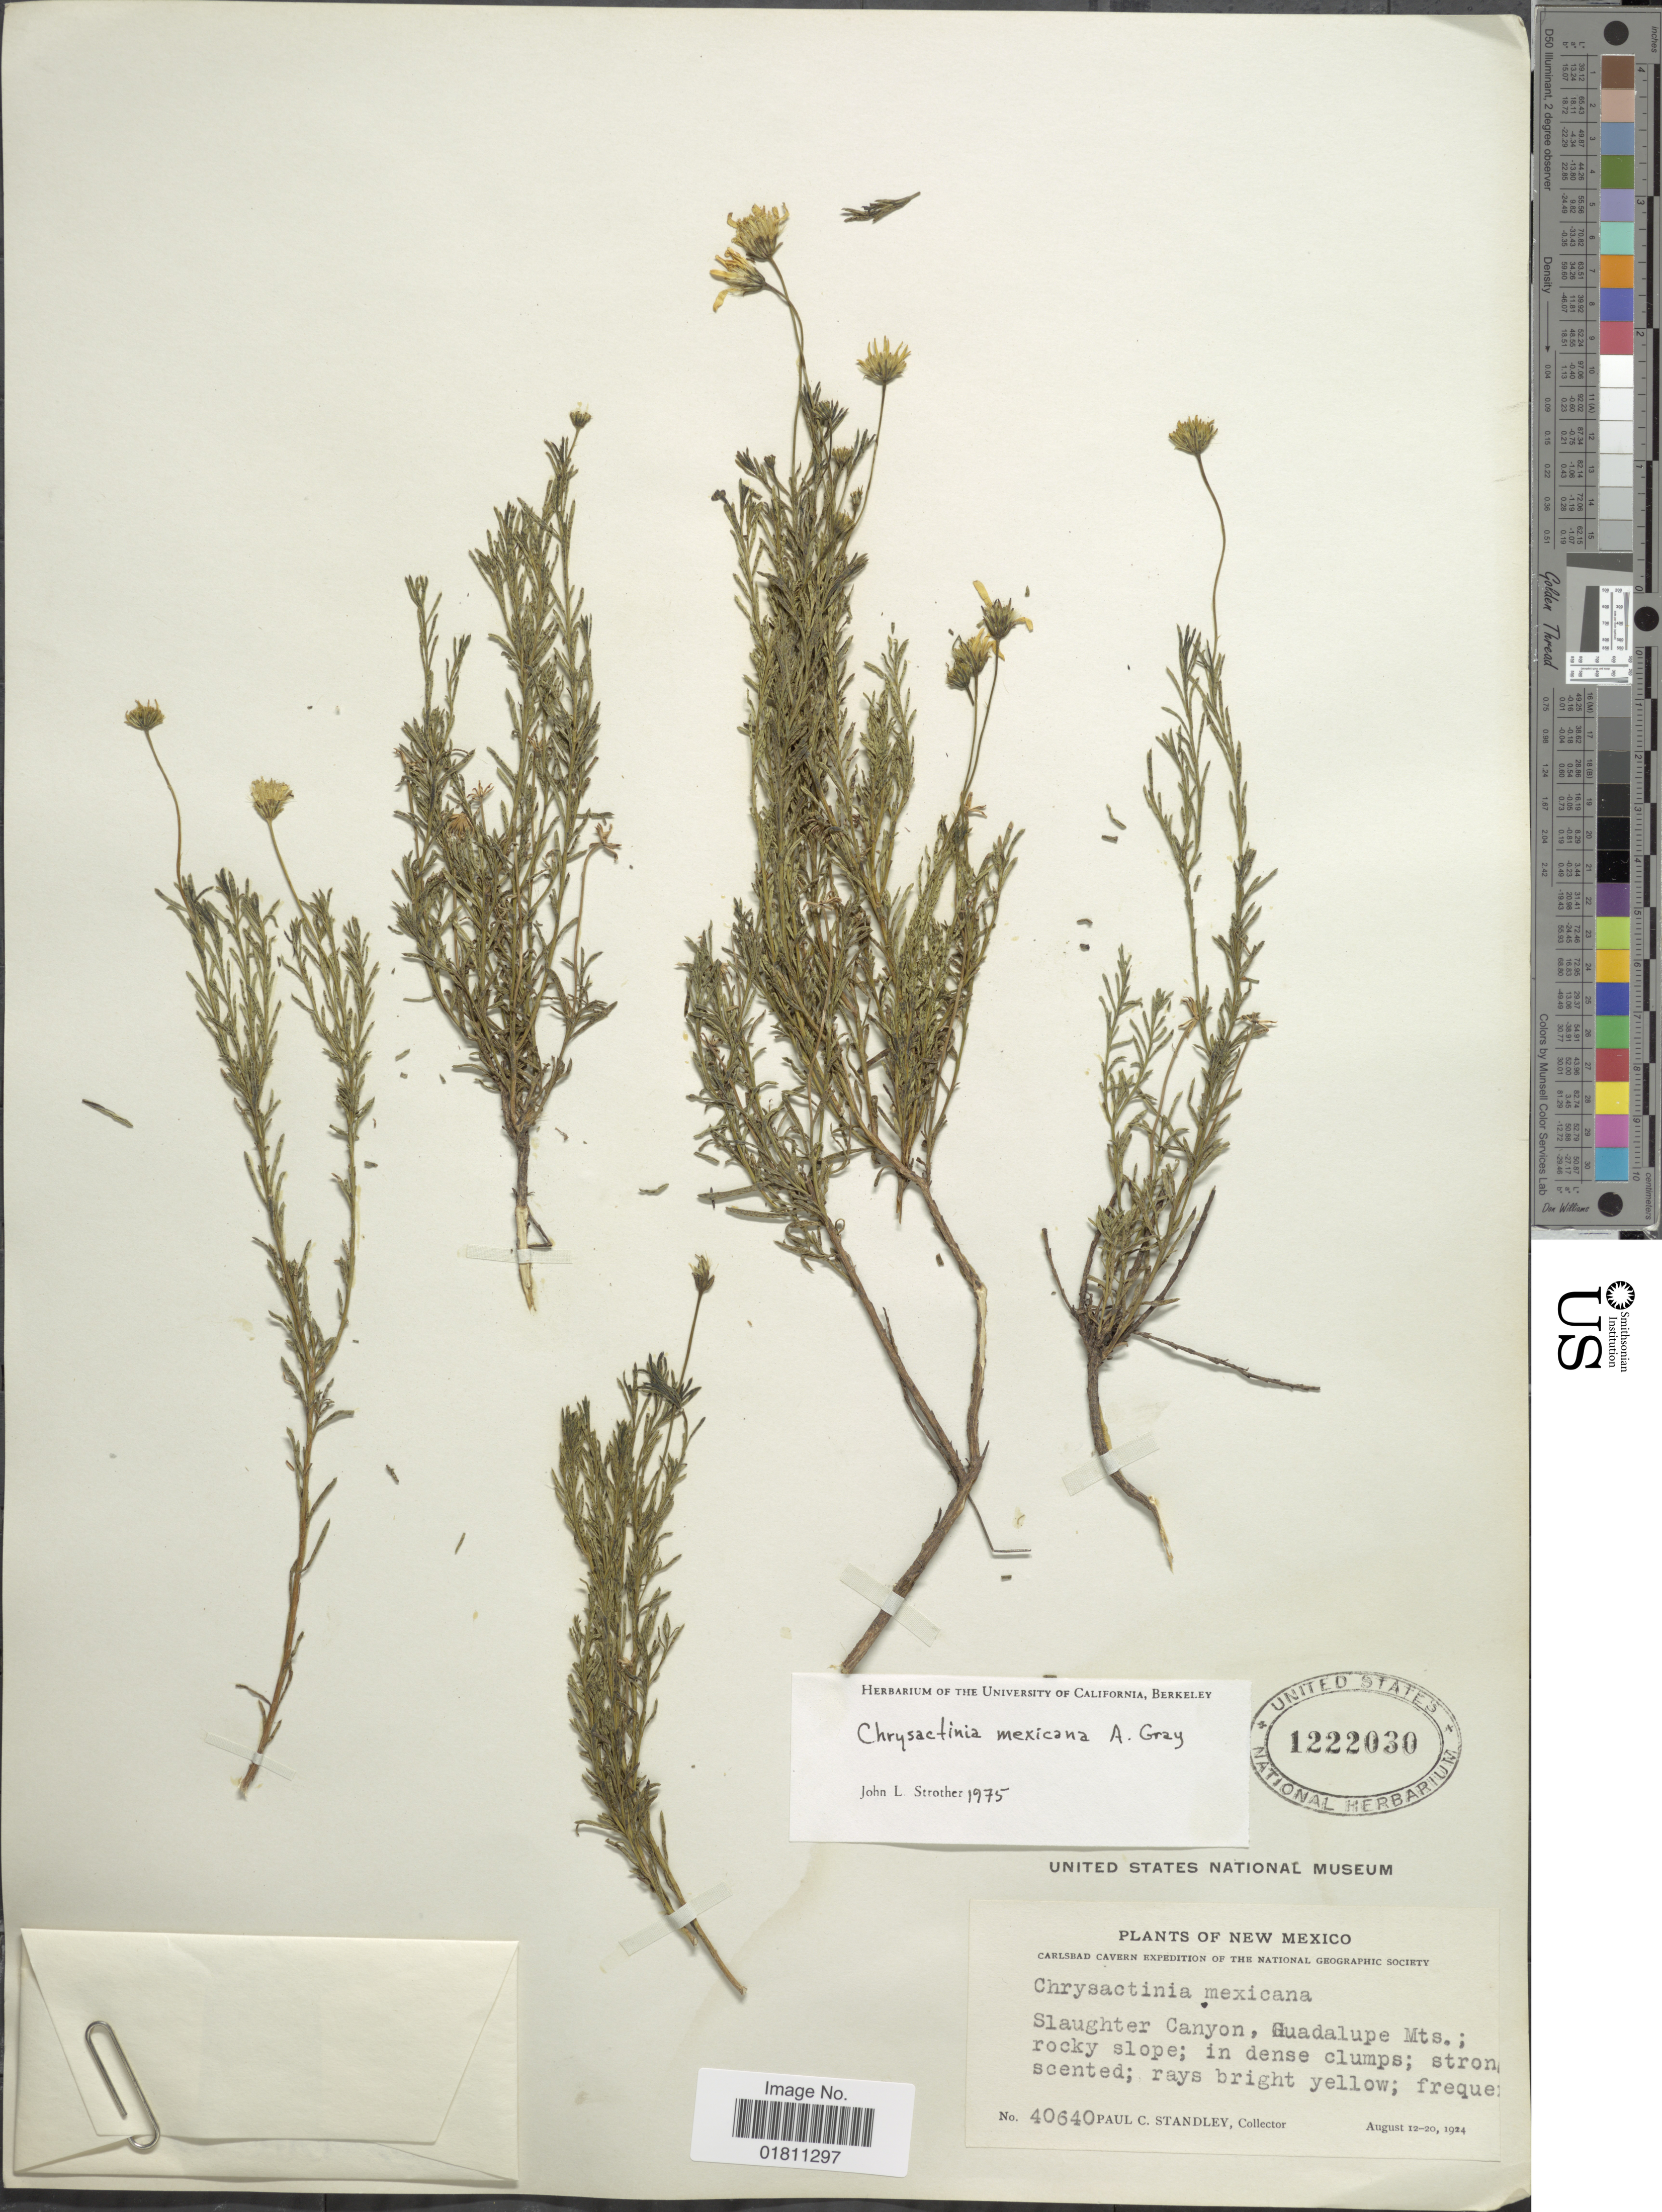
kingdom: Plantae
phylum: Tracheophyta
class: Magnoliopsida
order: Asterales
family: Asteraceae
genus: Chrysactinia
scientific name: Chrysactinia mexicana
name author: A. Gray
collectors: P. C. Standley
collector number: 40640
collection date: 1924-08-12/1924-08-20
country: United States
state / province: New Mexico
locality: Guadalupe Mts.: Slaughter canyon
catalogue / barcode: US 1222030